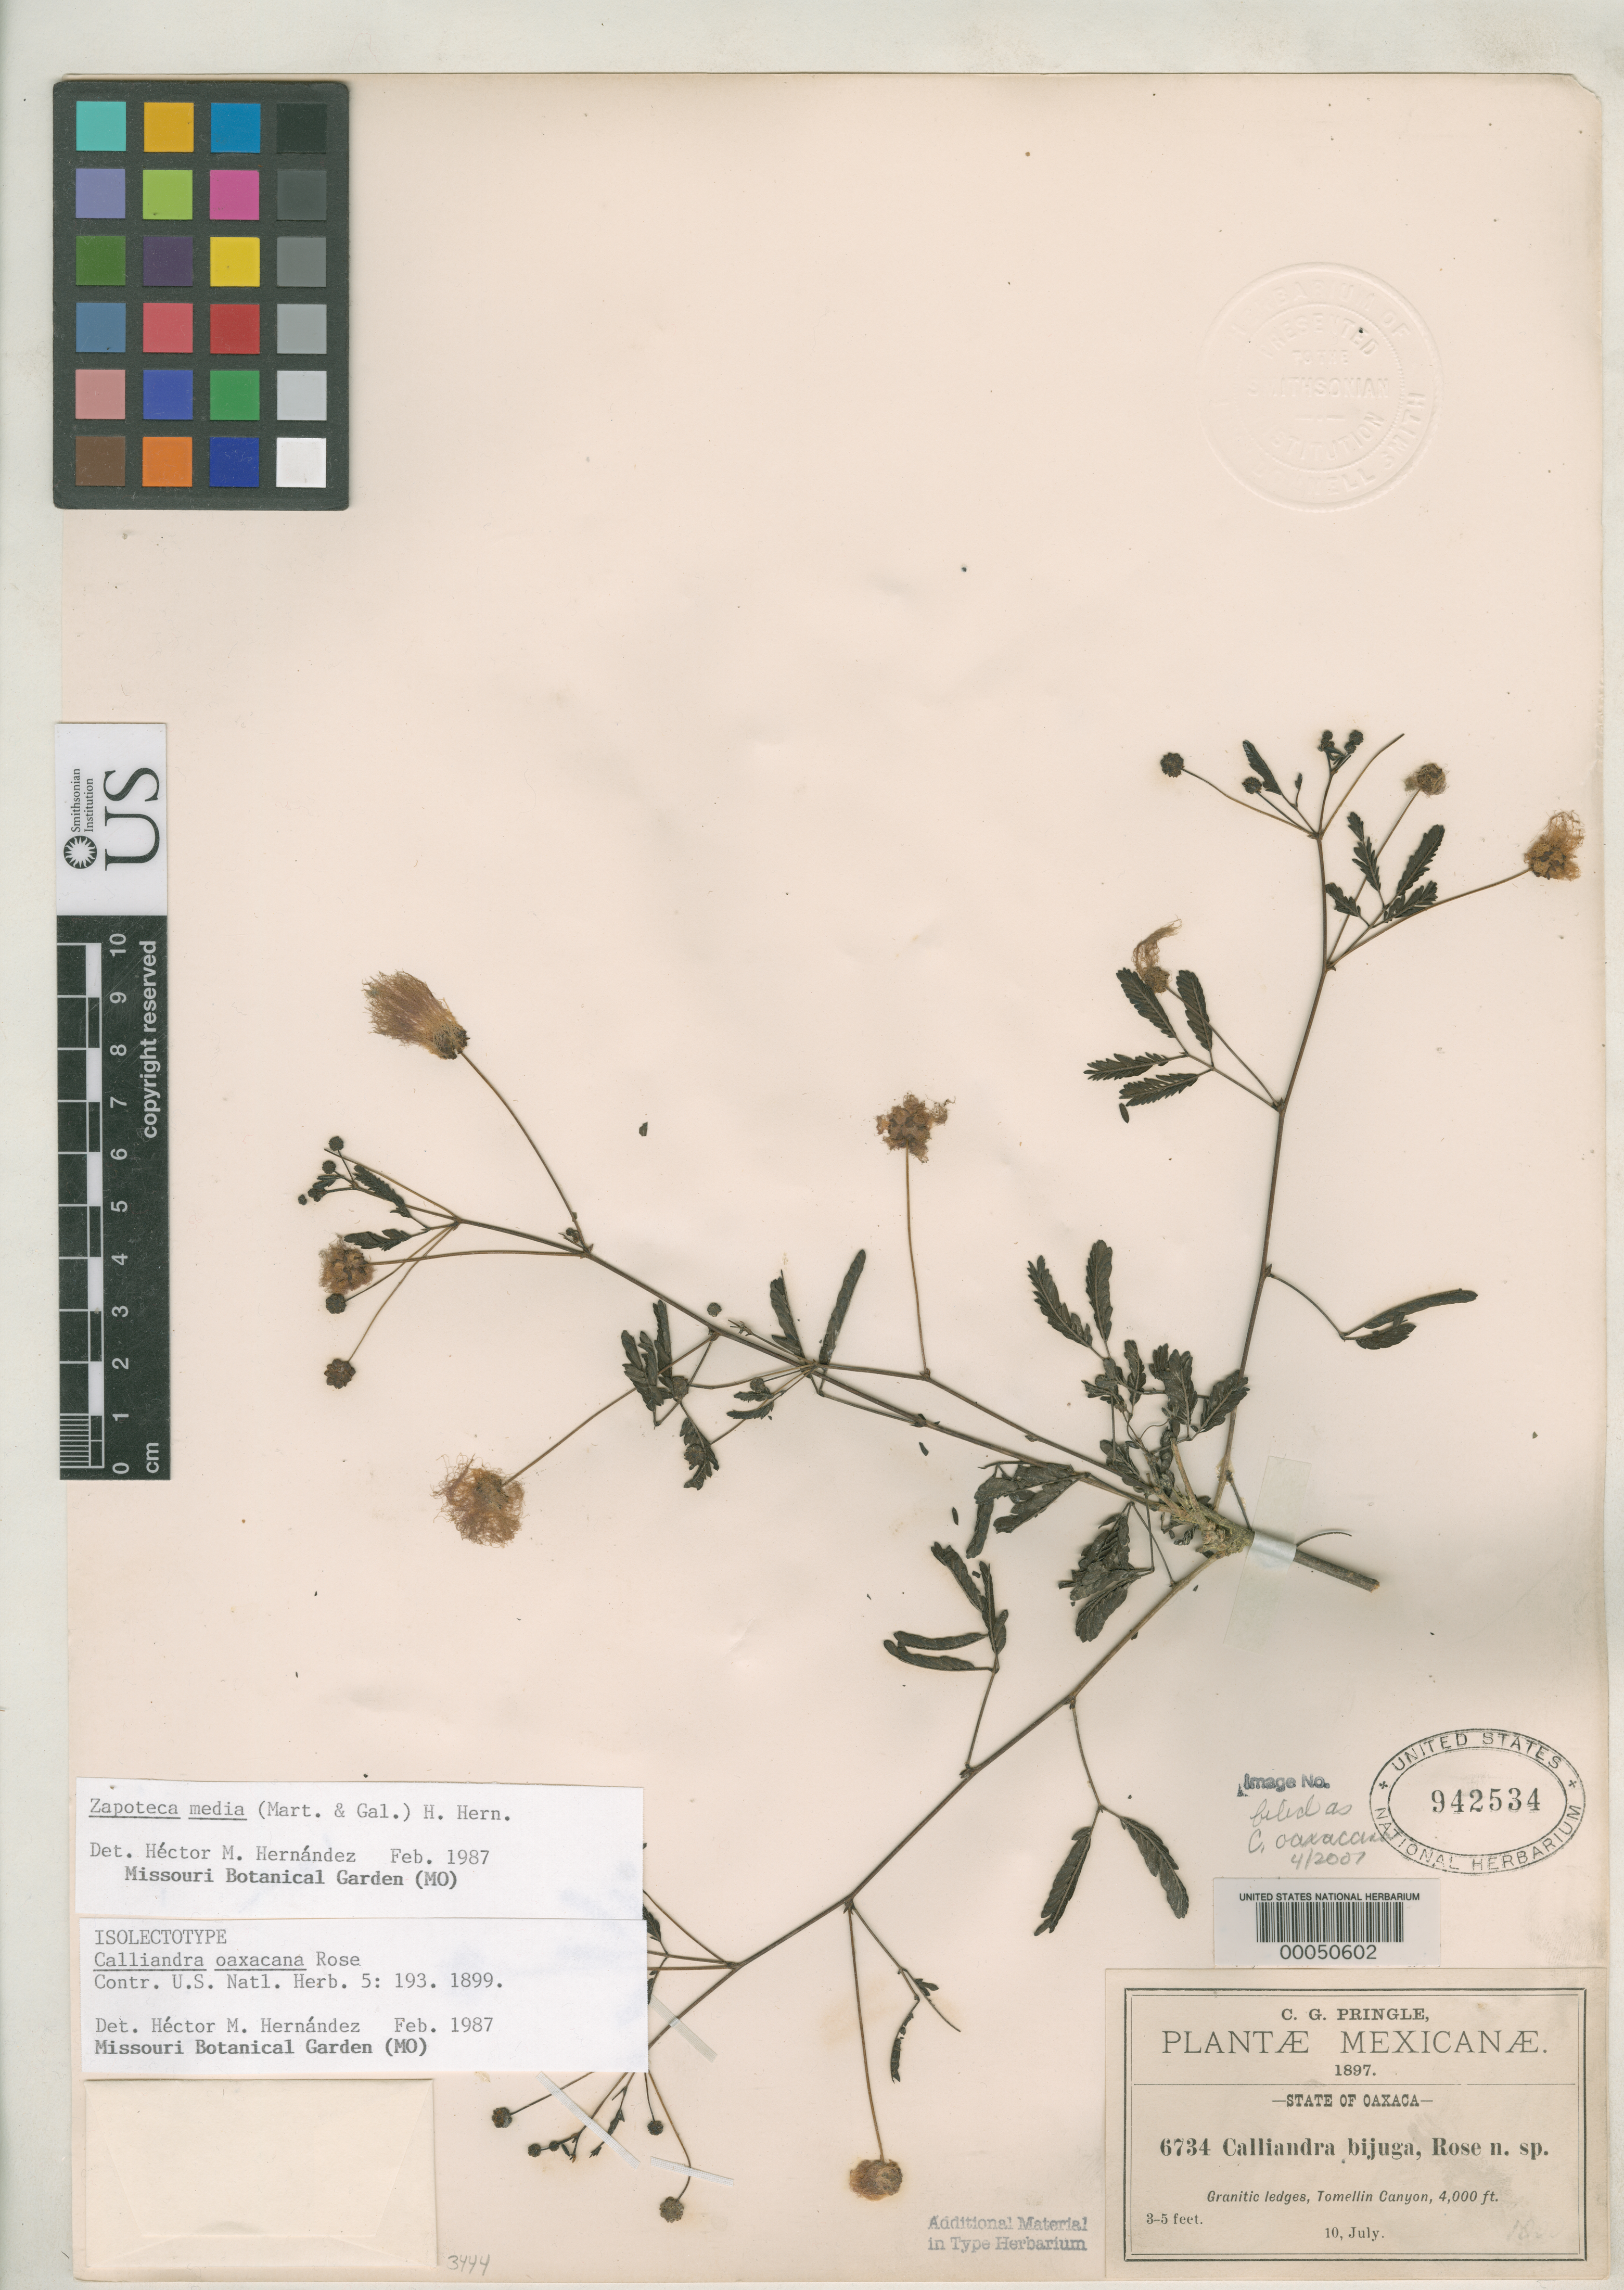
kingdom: Plantae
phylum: Tracheophyta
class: Magnoliopsida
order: Fabales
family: Fabaceae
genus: Calliandra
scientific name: Calliandra oaxacana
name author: Rose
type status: Isolectotype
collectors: C. G. Pringle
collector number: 6734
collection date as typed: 10 Jul 1897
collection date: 1897-07-10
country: Mexico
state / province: Oaxaca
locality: Tomellin Canyon.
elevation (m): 1219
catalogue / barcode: US 942534